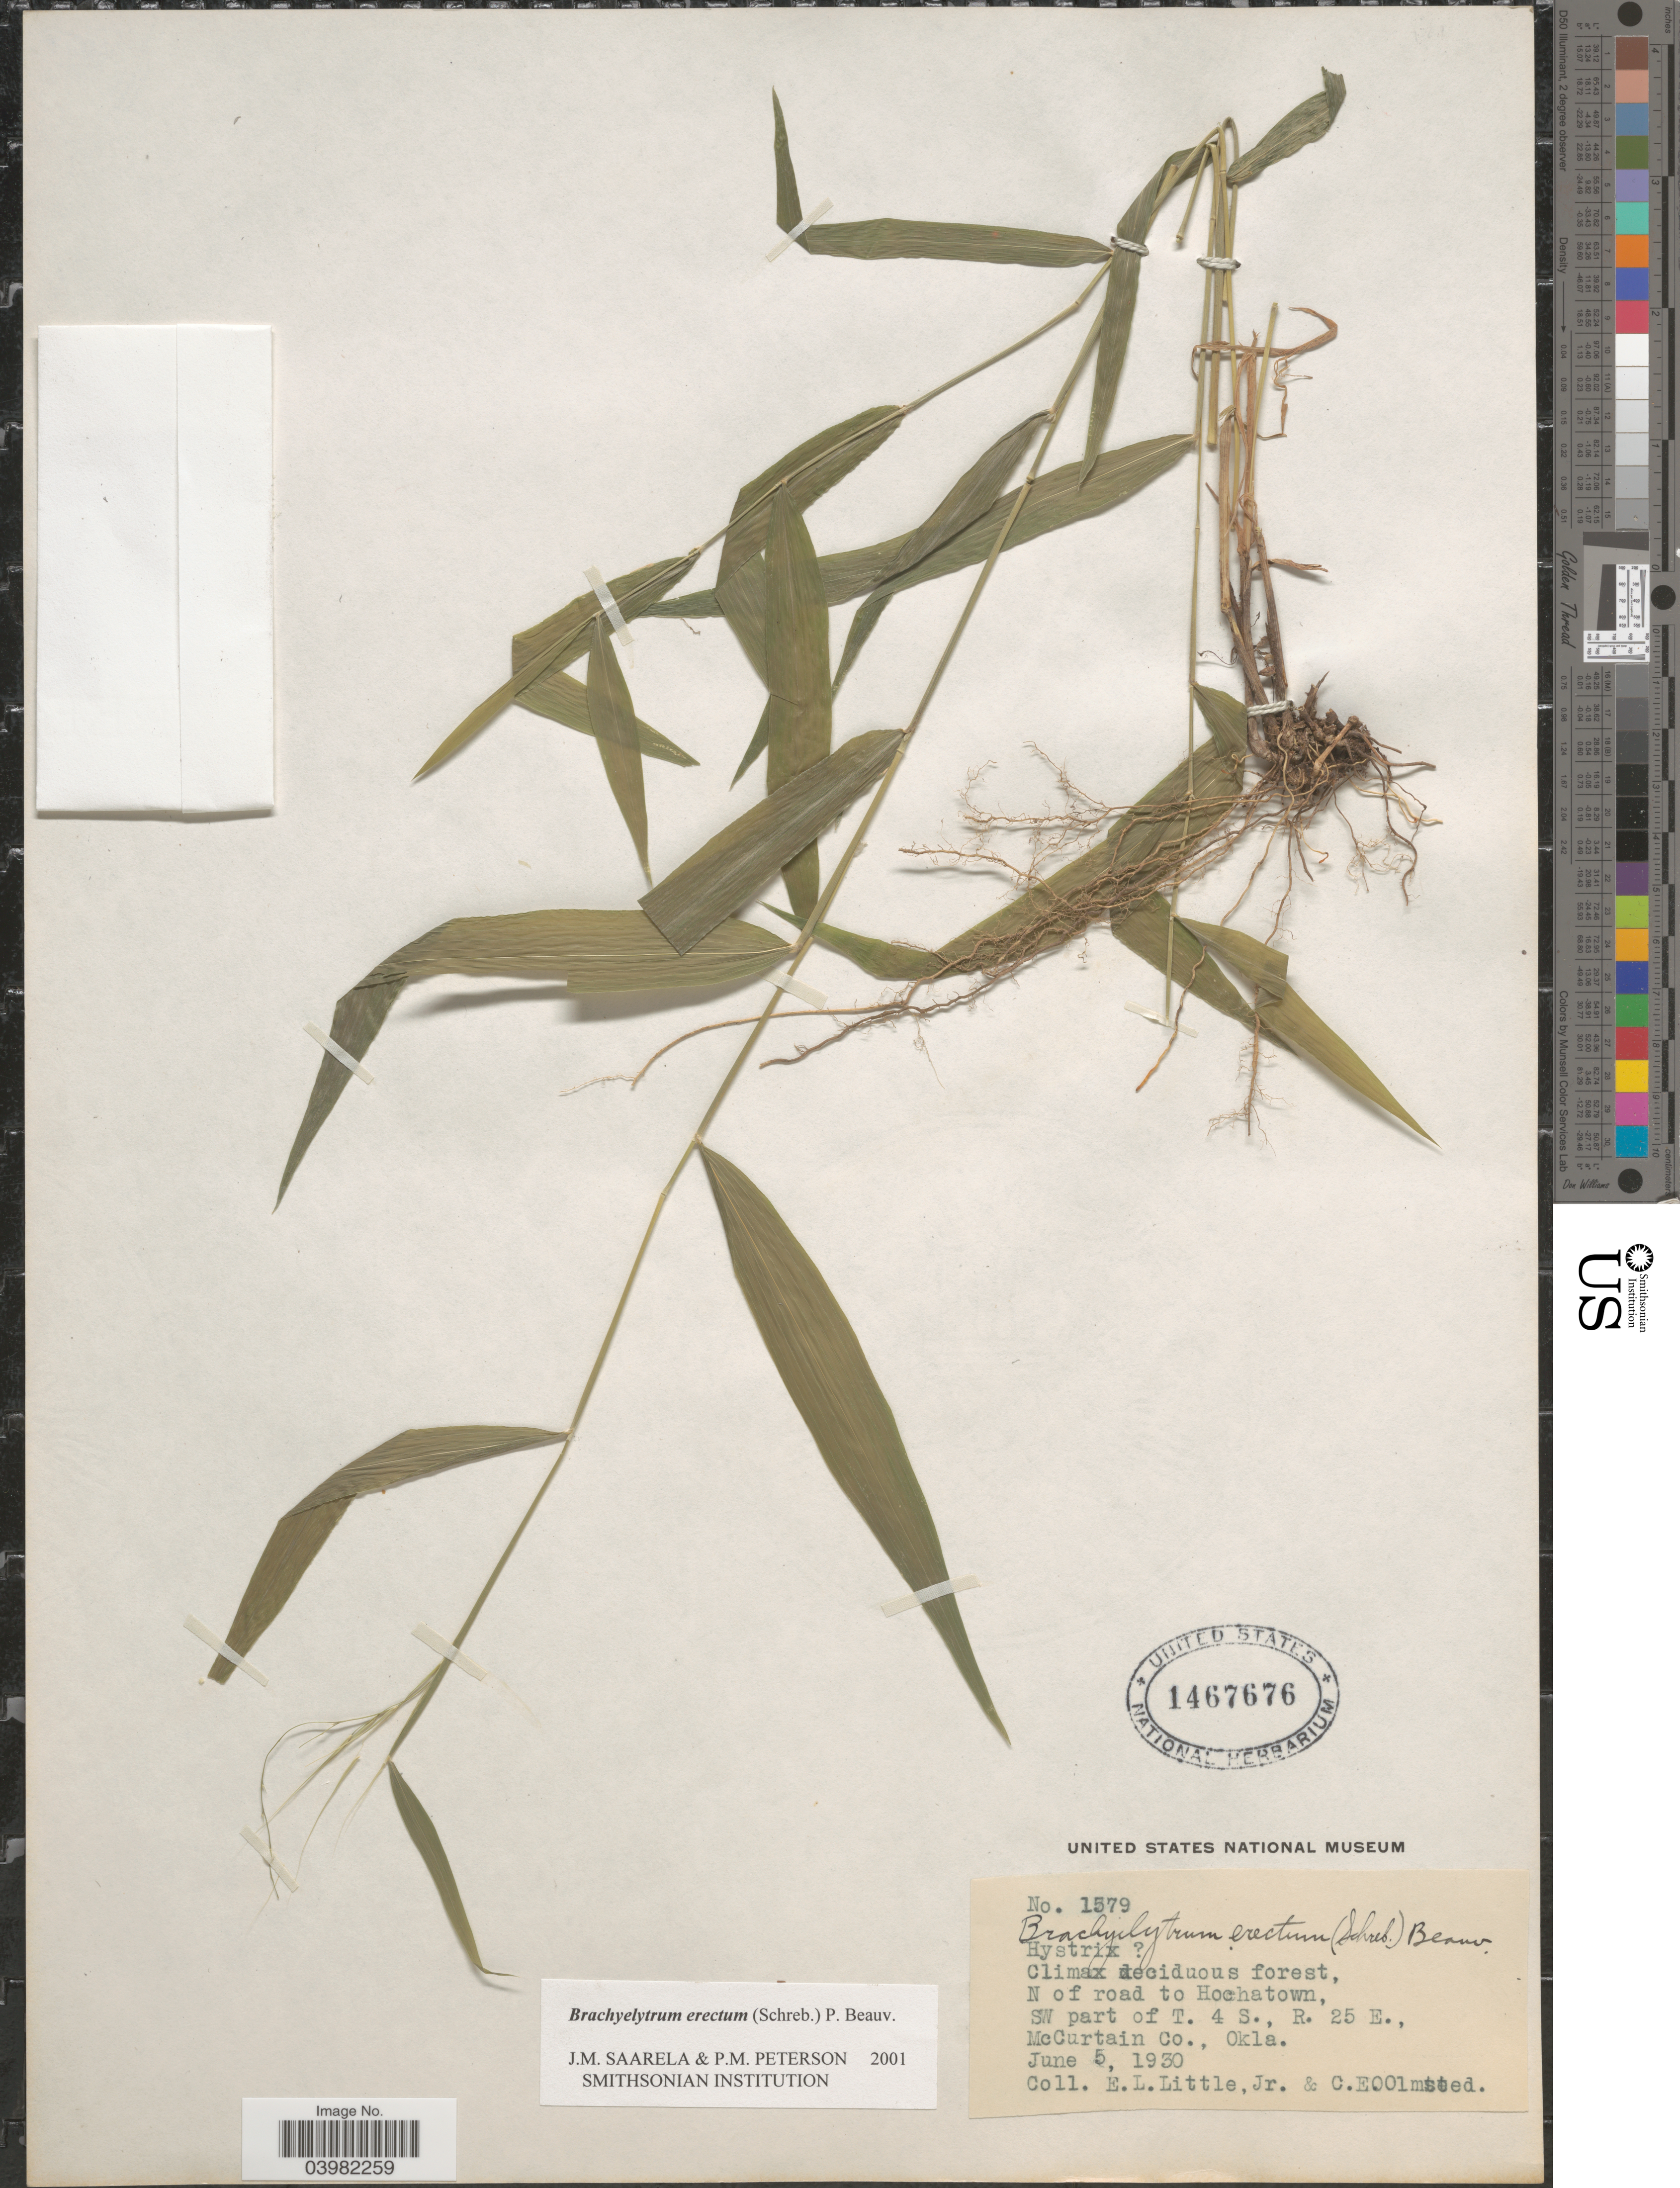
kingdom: Plantae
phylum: Tracheophyta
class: Liliopsida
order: Poales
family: Poaceae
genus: Brachyelytrum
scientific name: Brachyelytrum erectum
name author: (Schreb.) P. Beauv.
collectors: E. L. Little & C. Olmsted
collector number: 1579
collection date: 1930-06-05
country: United States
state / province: Oklahoma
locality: N of road to Hochatown, SW part of T. 4 S., R. 25 E., McCurtain Co.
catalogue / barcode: US 1467676